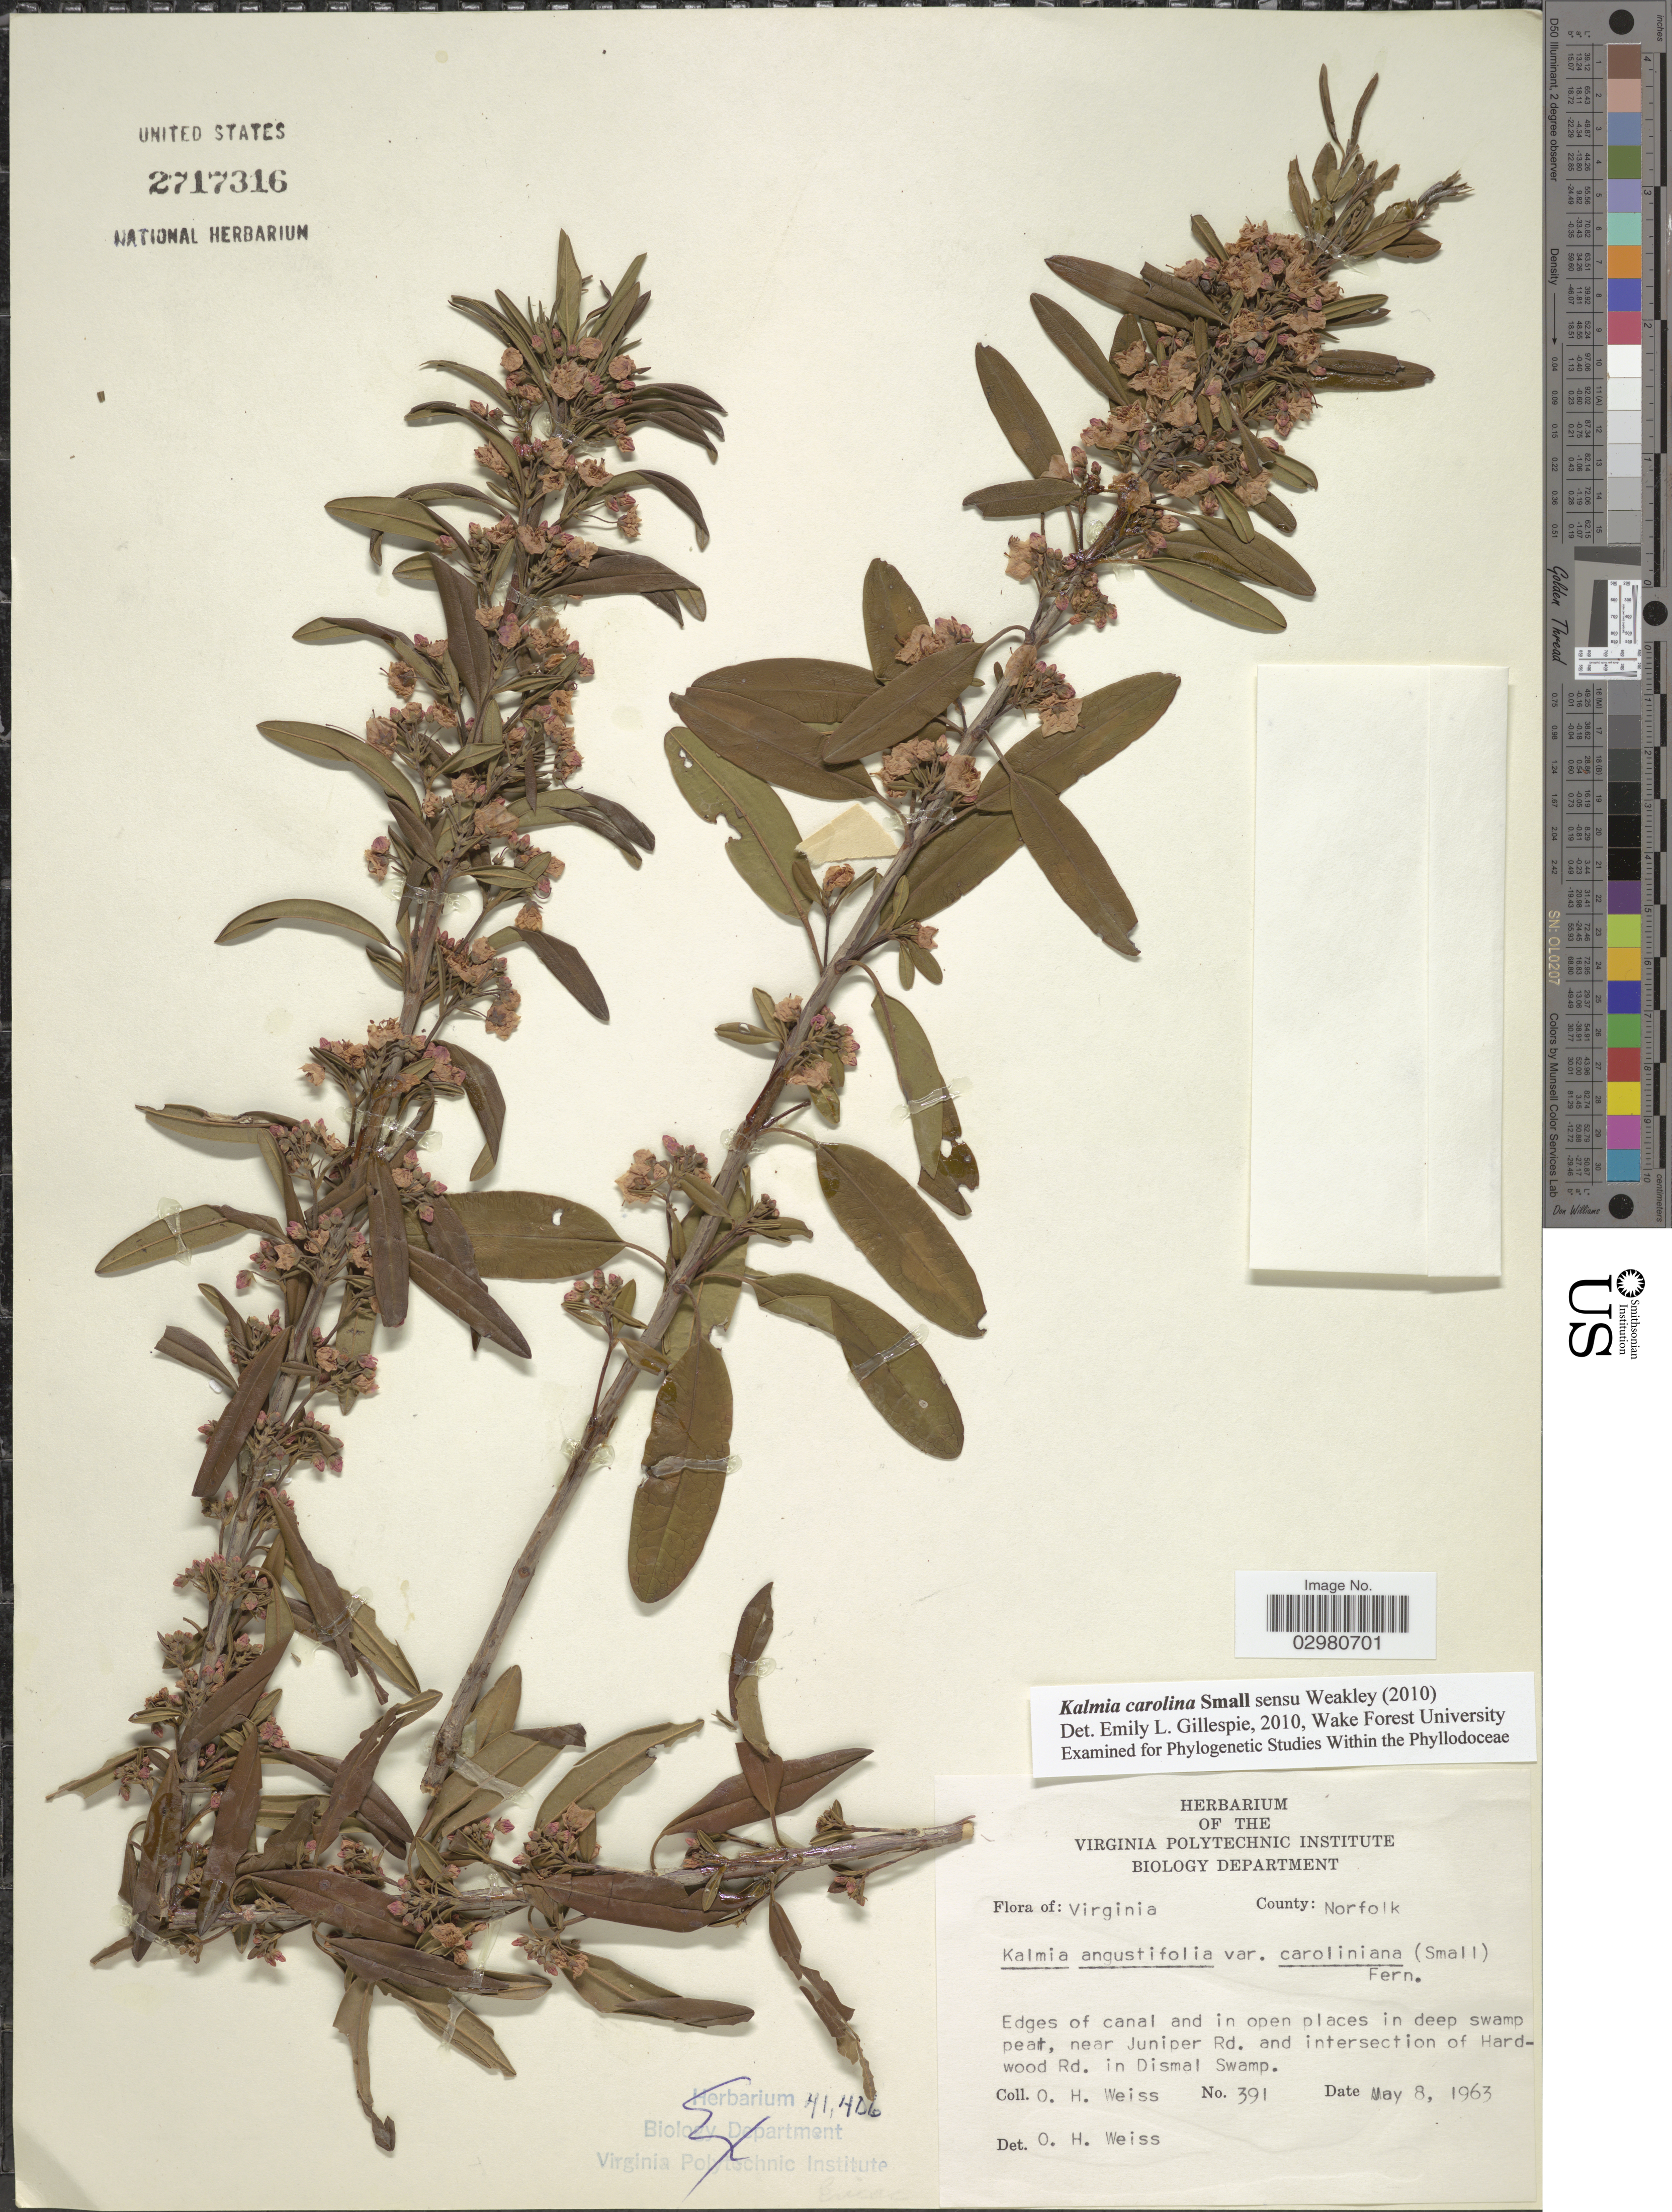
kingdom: Plantae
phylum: Tracheophyta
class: Magnoliopsida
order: Ericales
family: Ericaceae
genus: Kalmia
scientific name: Kalmia carolina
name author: Small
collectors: O. Weiss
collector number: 391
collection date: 1963-05-08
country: United States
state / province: Virginia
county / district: City of Norfolk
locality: Near intersection of Juniper Rd. and Hardwood Rd. in Dismal Swamp.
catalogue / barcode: US 2717316